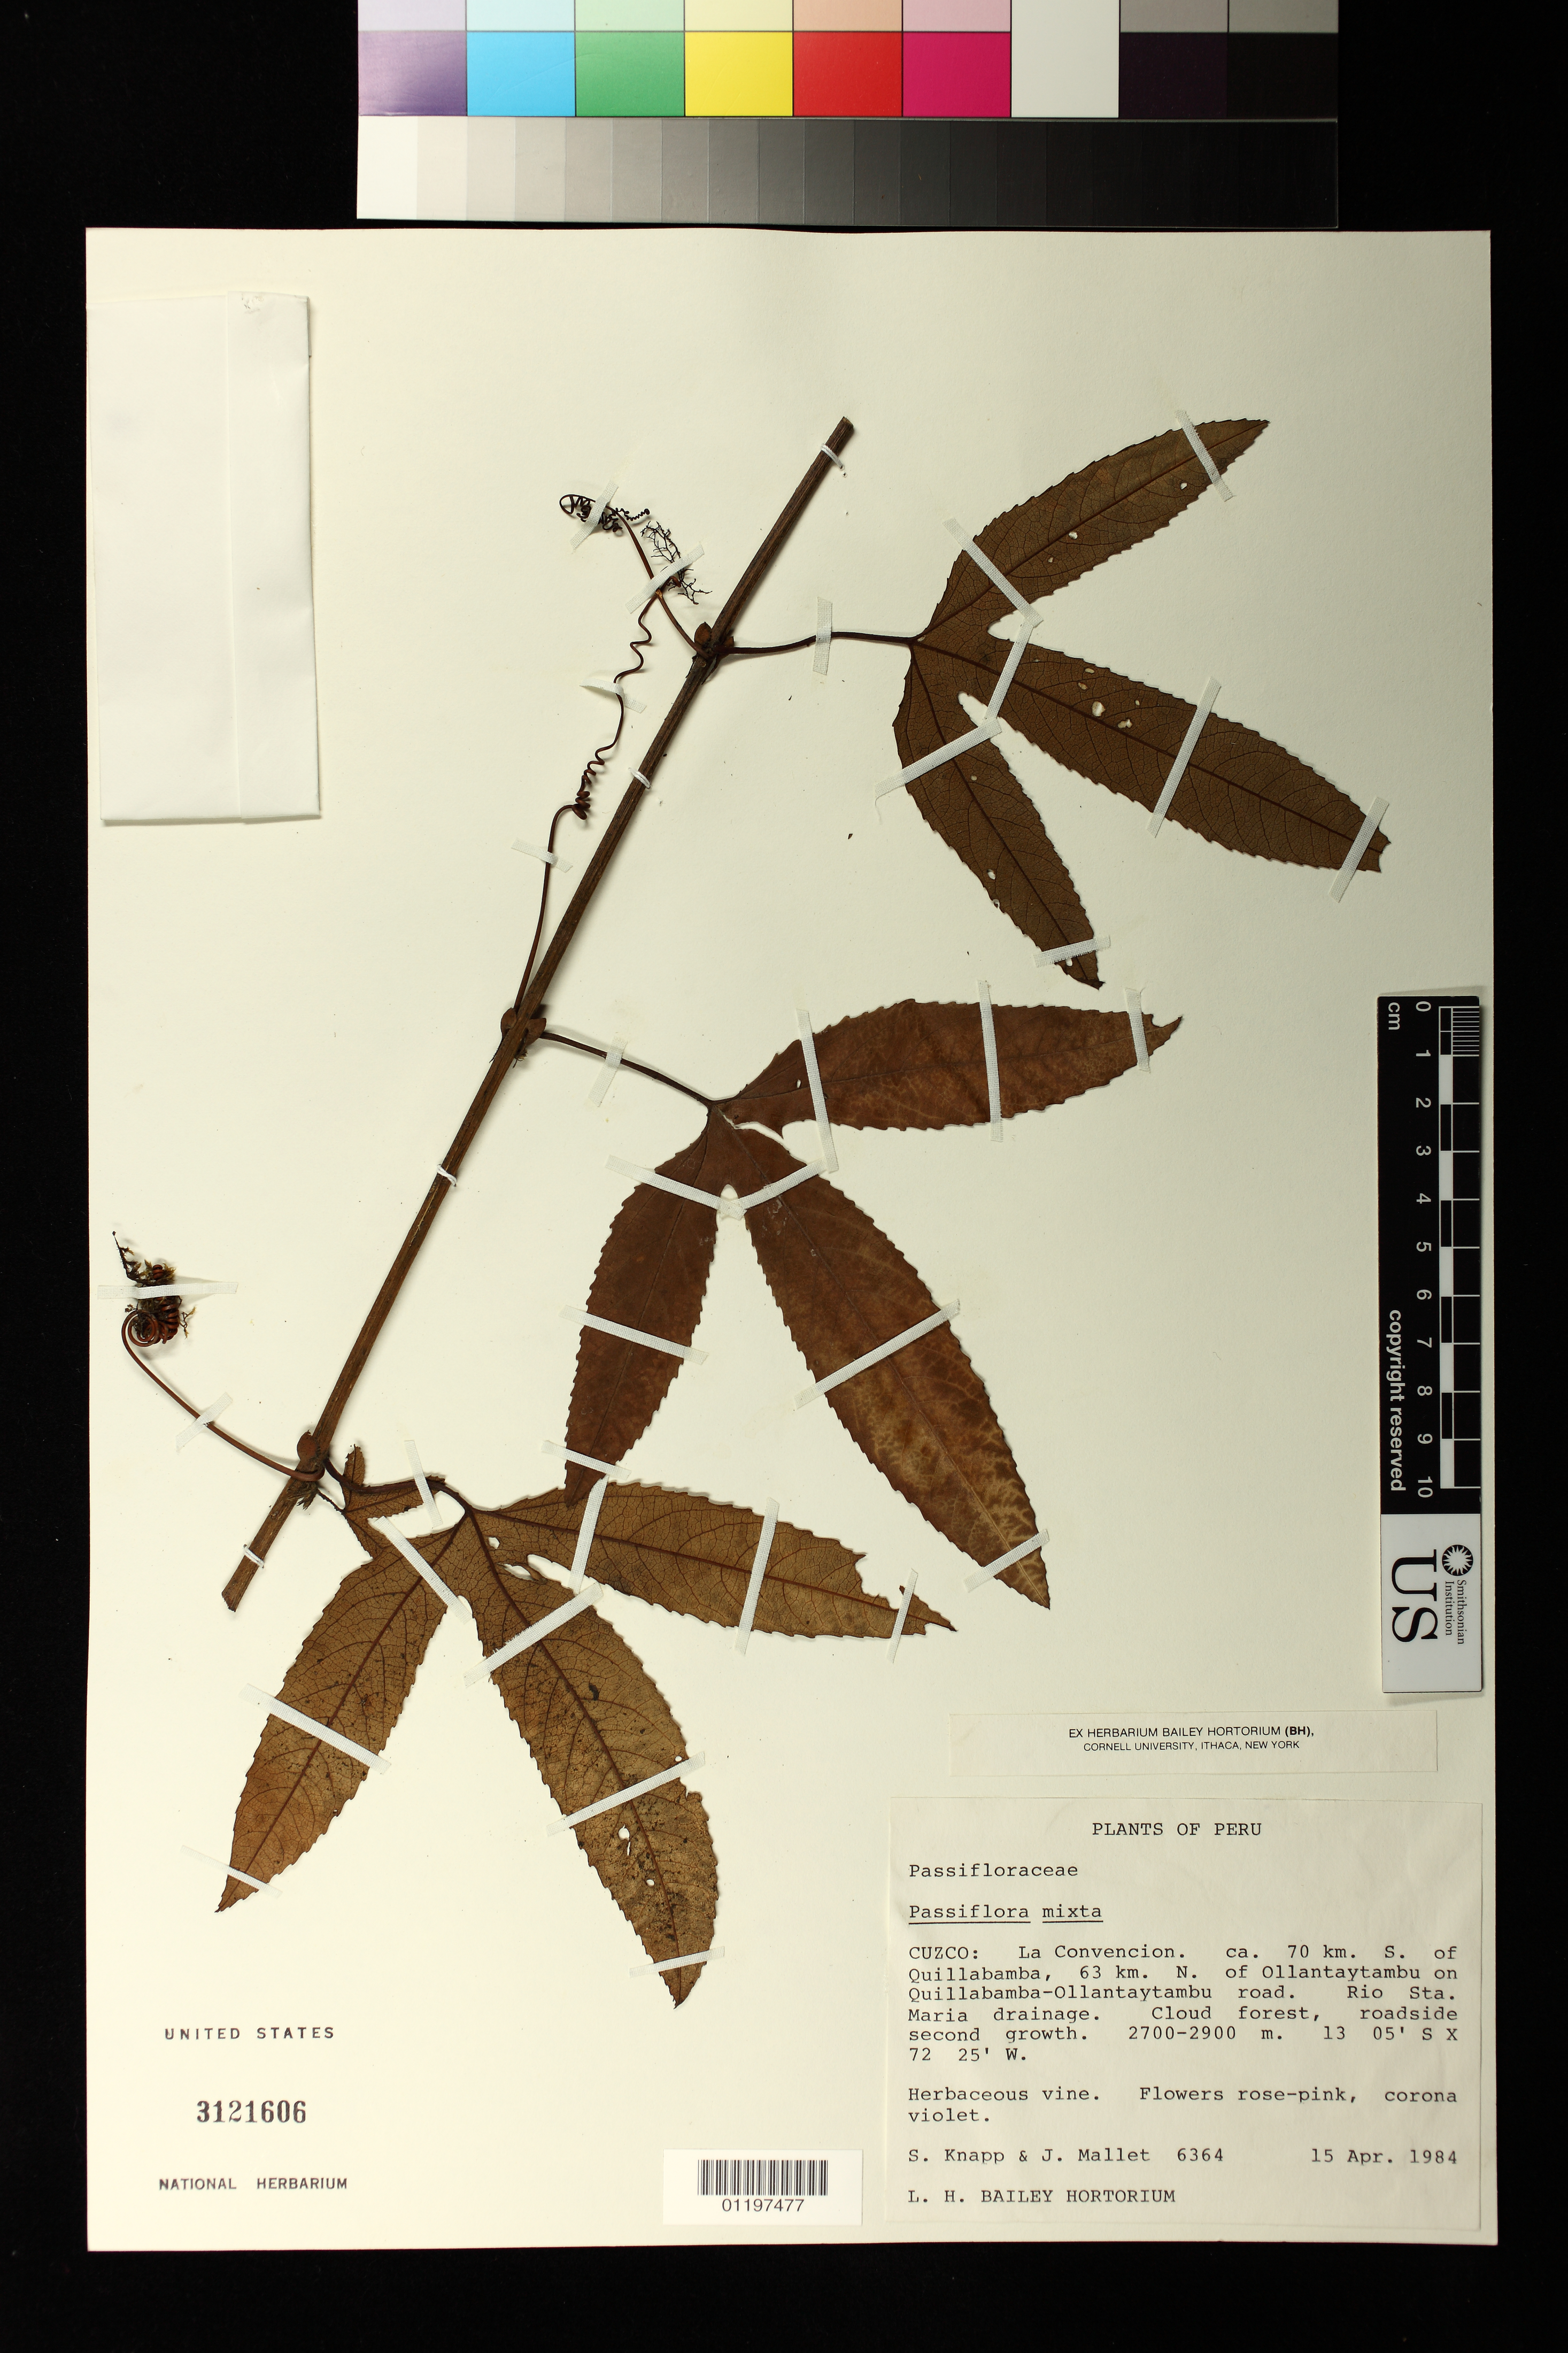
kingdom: Plantae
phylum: Tracheophyta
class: Magnoliopsida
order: Malpighiales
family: Passifloraceae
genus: Passiflora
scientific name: Passiflora mixta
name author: L. f.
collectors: S. Knapp & J. Mallet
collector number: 6364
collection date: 1984-04-15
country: Peru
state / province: Cusco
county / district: La Convención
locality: Ca. 70 km. S. of Quillabamba, 63 km. N. of Ollantaytambu on Quillabamba-Ollantaytambu road. Rio Sta. Maria drainage.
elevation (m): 2700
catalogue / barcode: US 3121606